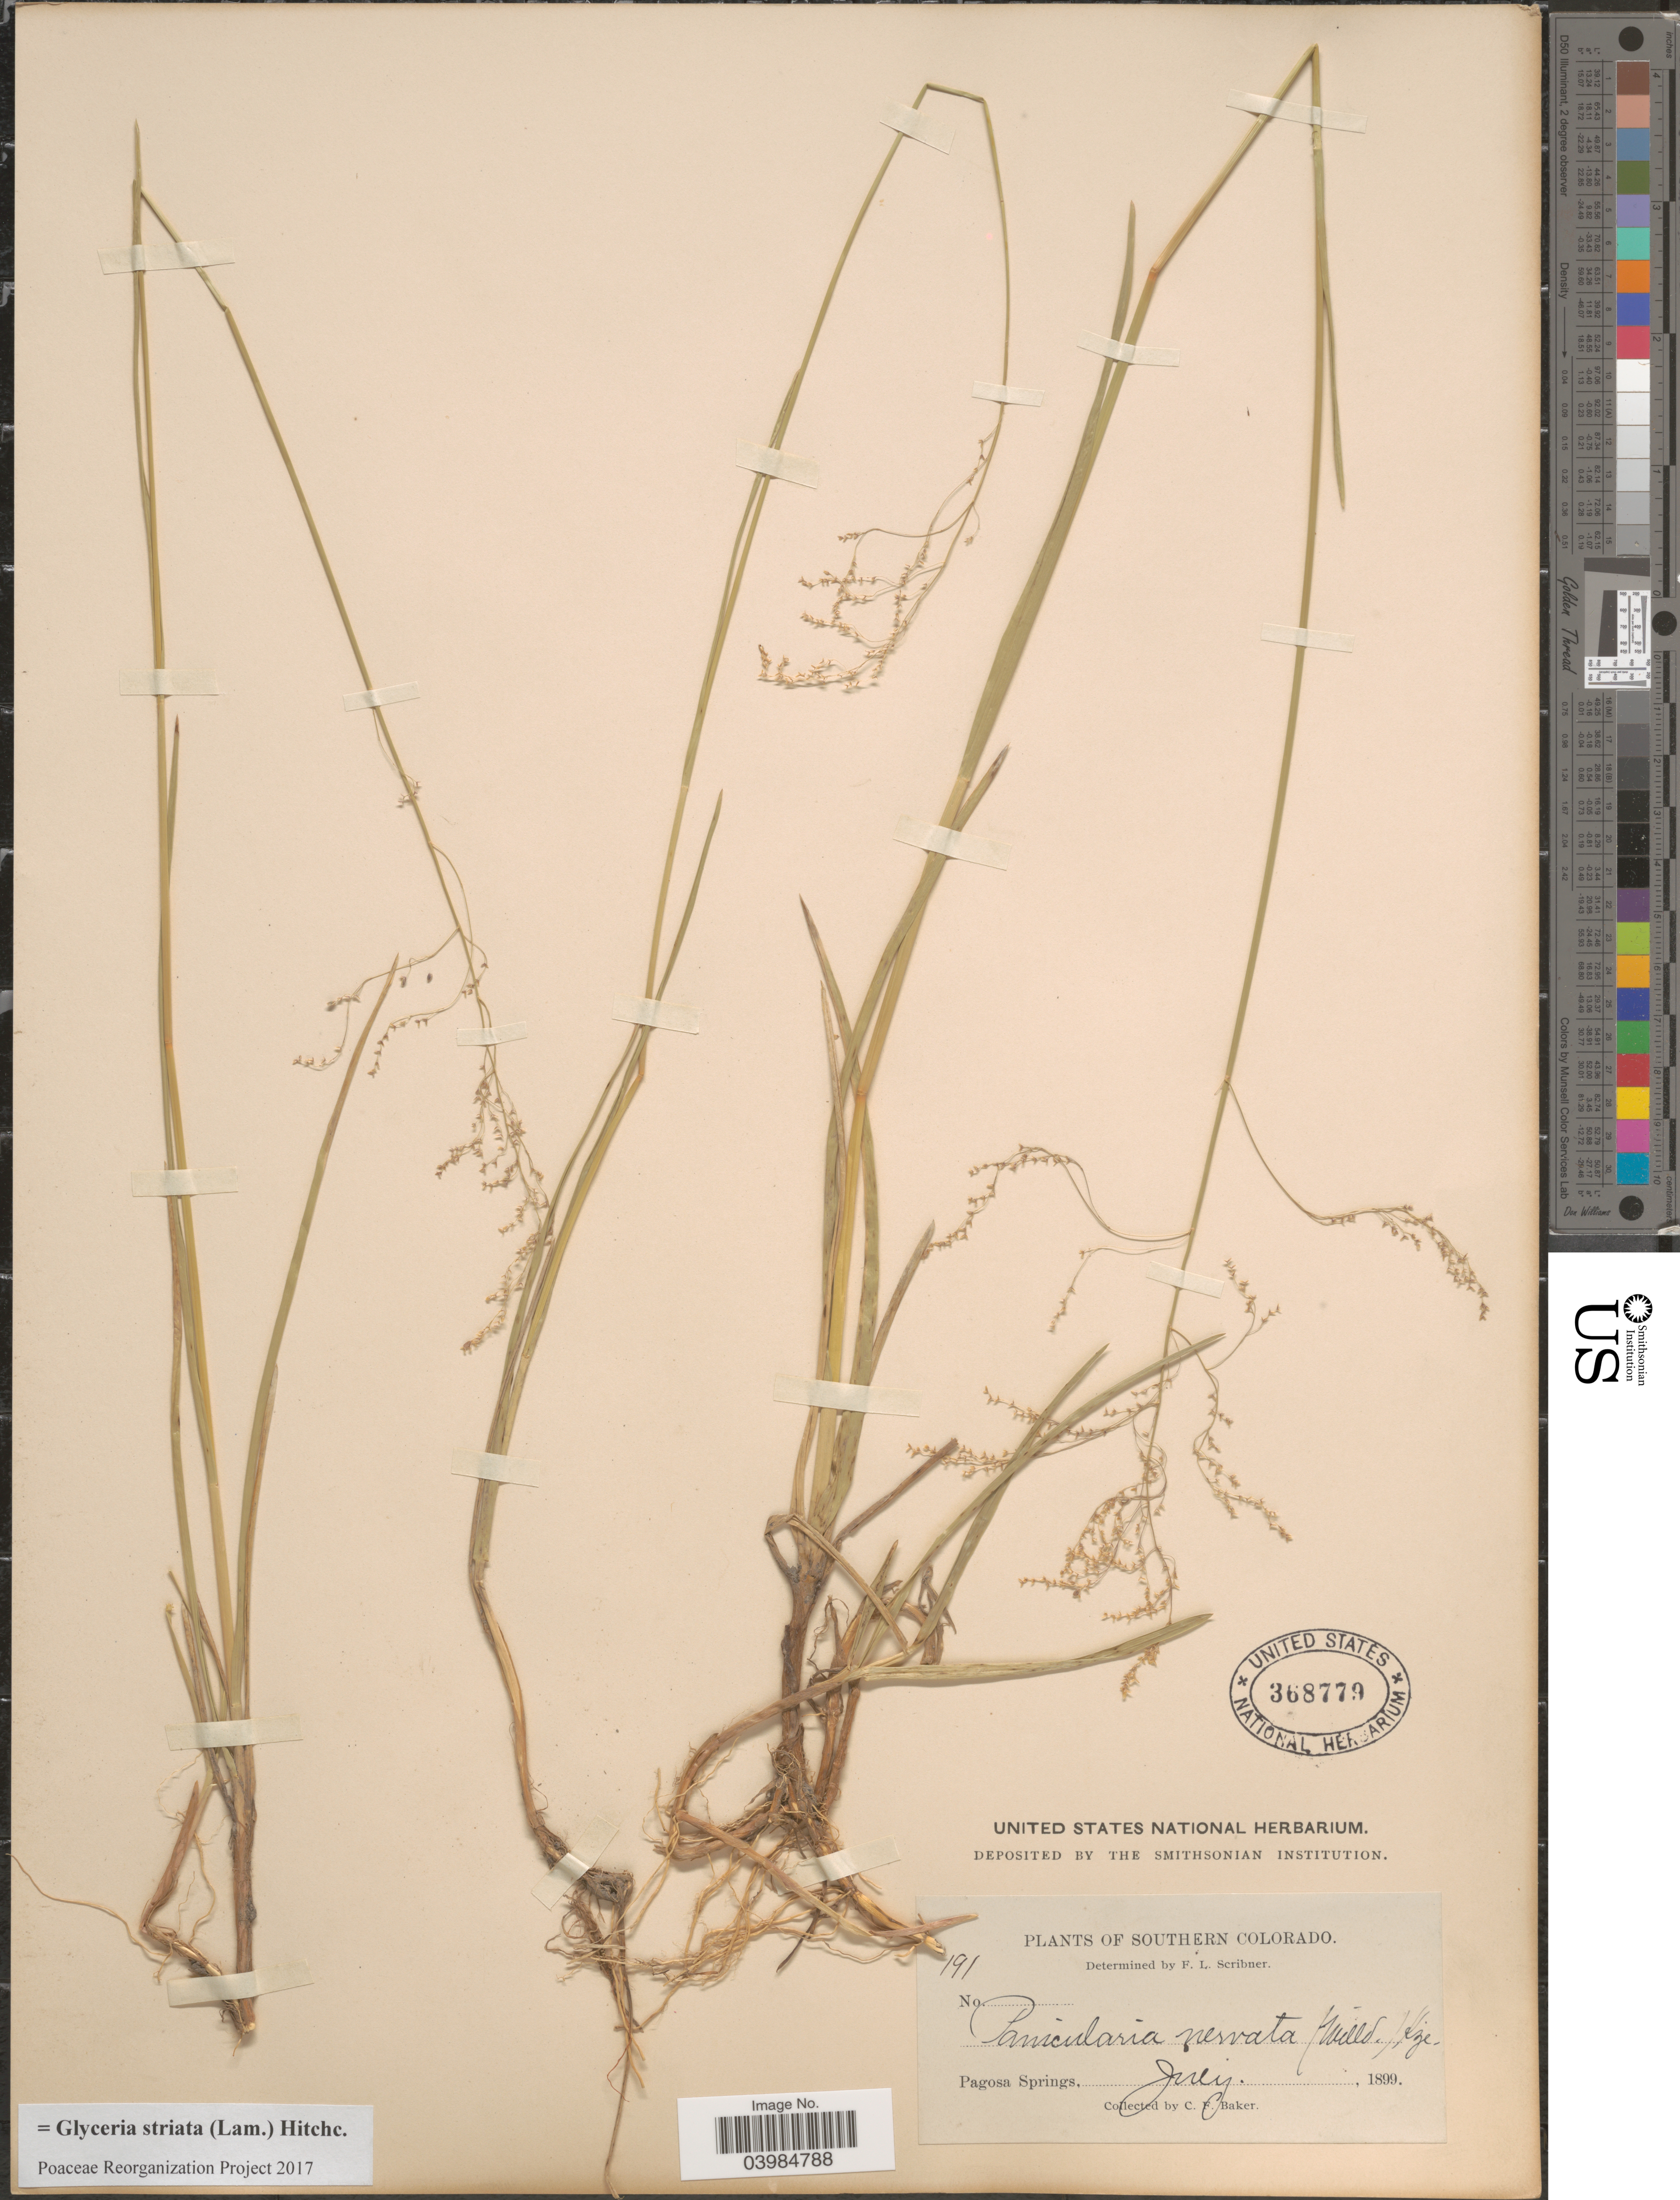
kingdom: Plantae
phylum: Tracheophyta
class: Liliopsida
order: Poales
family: Poaceae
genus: Glyceria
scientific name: Glyceria striata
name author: (Lam.) Hitchc.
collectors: C. F. Baker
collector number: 191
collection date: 1899-07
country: United States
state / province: Colorado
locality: Southern Colorado. Pagosa Springs.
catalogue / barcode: US 368779